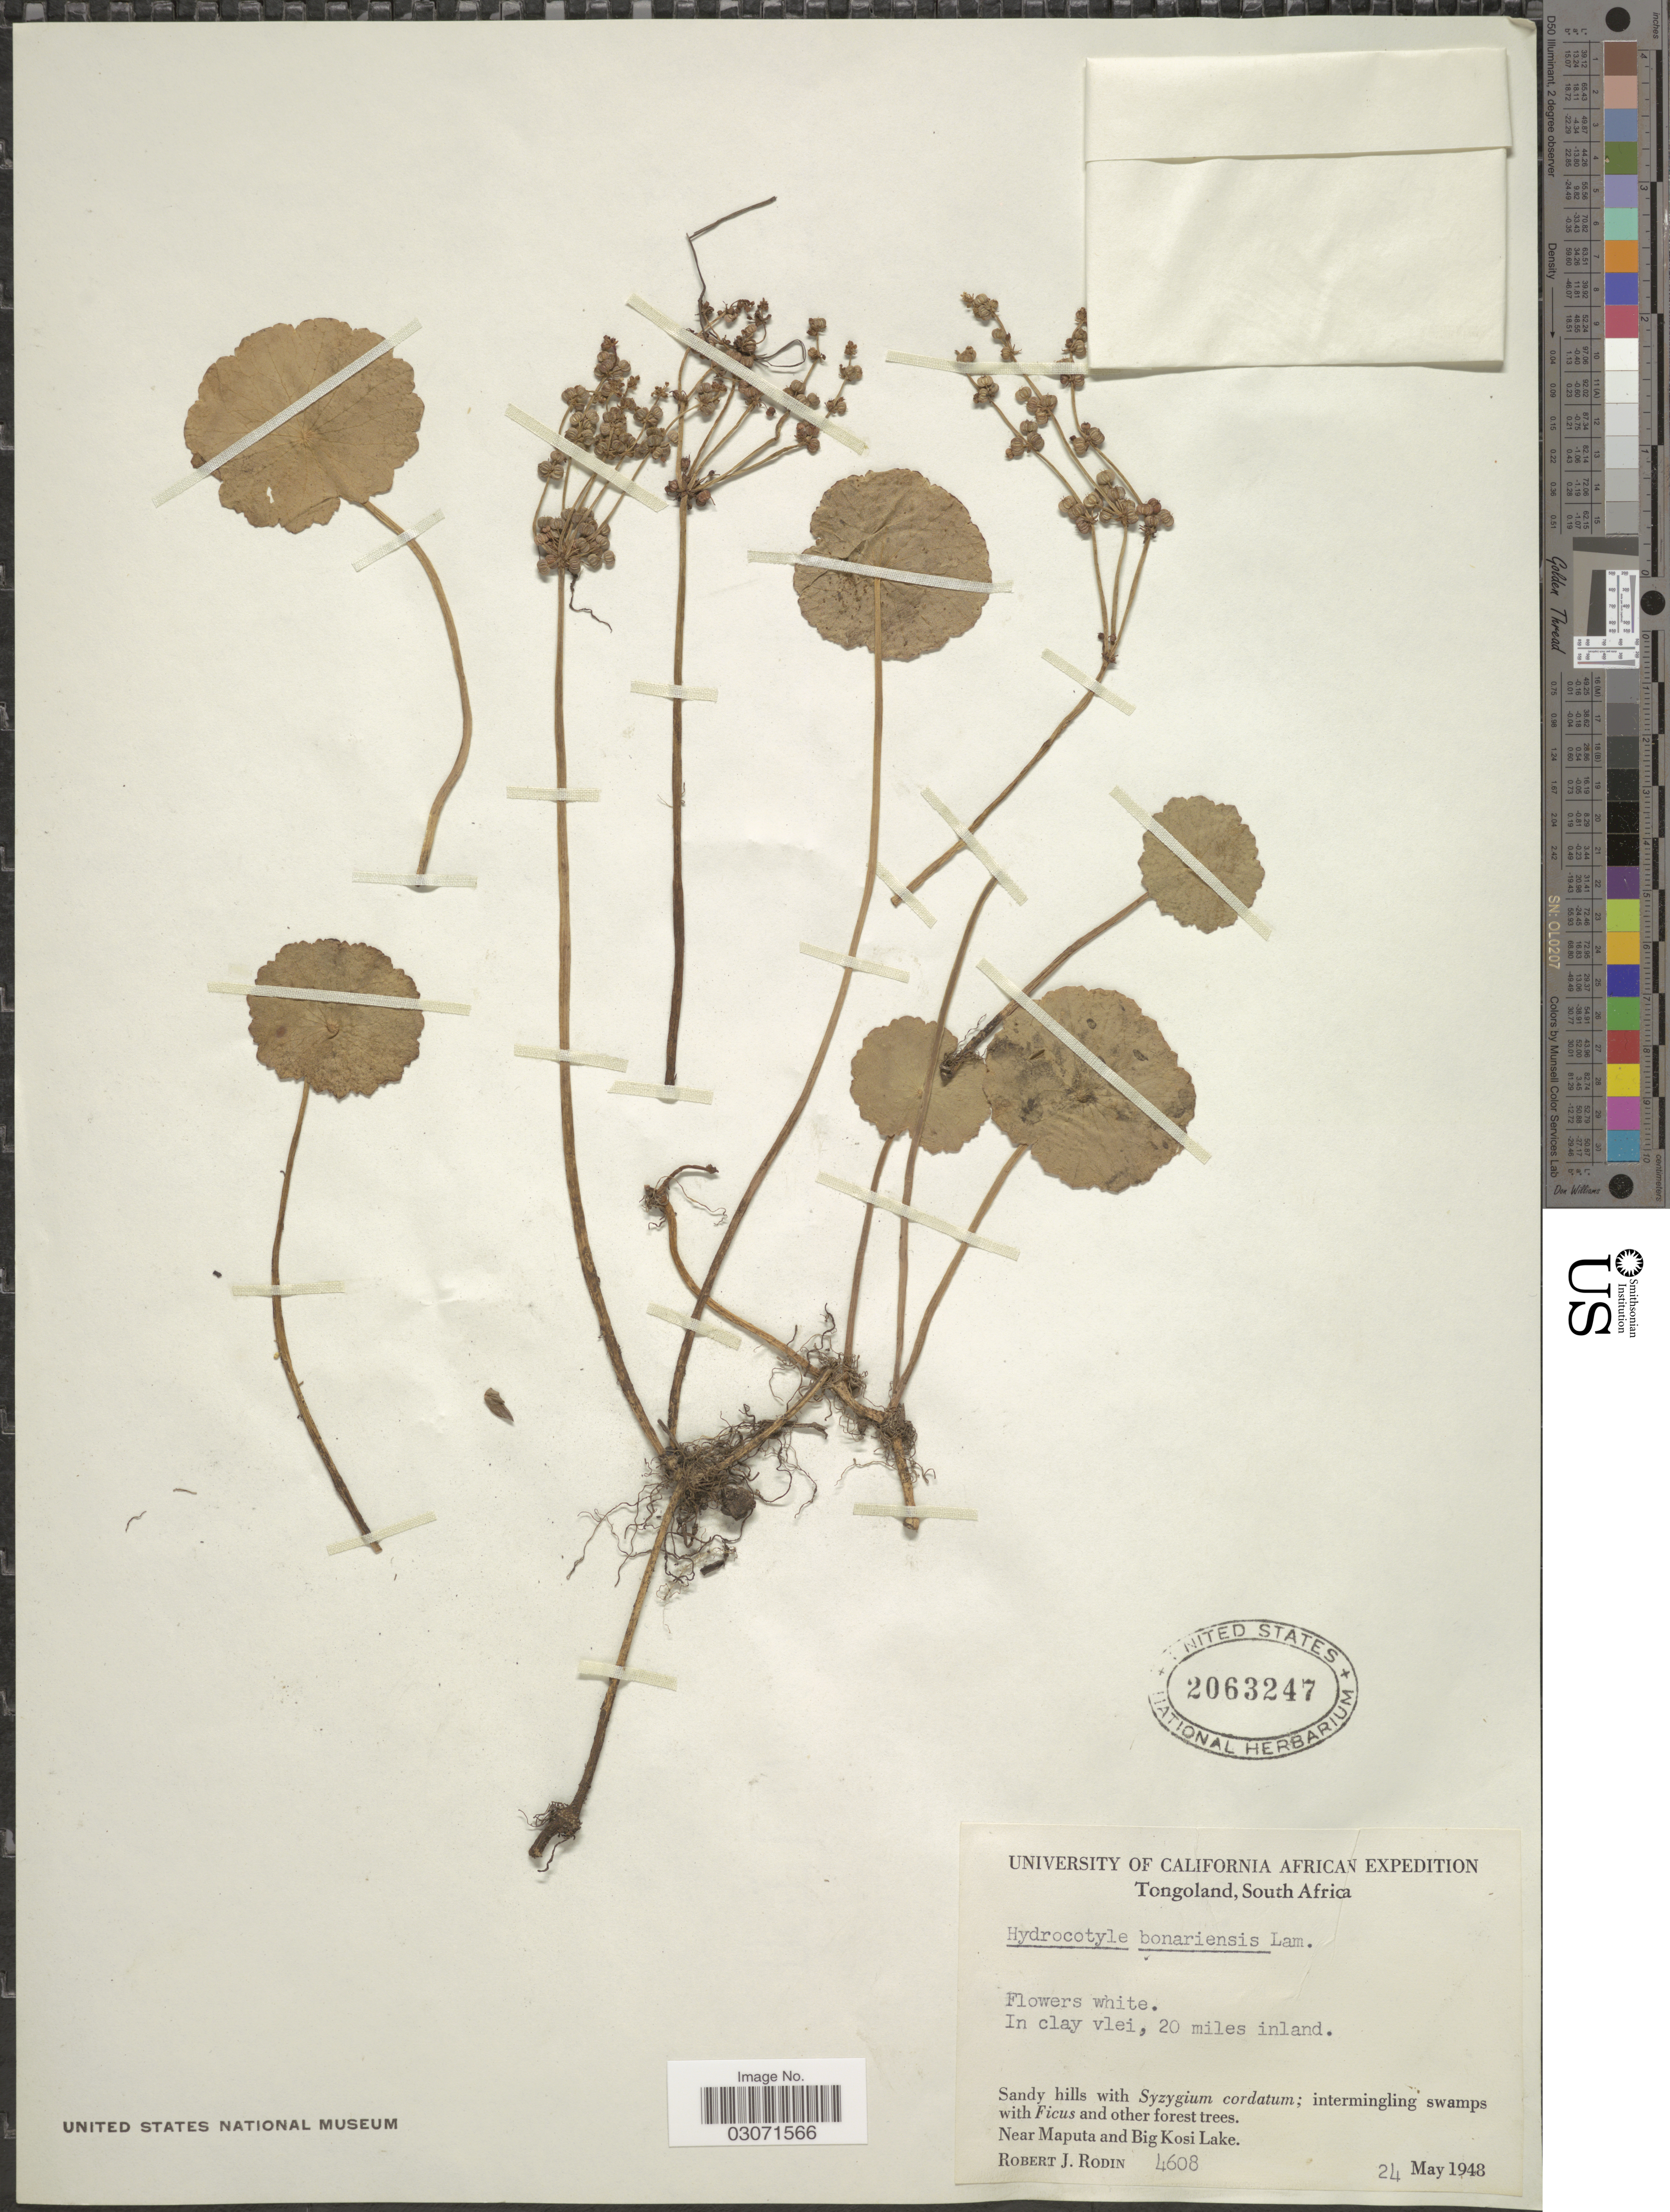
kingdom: Plantae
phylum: Tracheophyta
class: Magnoliopsida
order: Apiales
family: Araliaceae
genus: Hydrocotyle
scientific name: Hydrocotyle bonariensis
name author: Lam.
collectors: R. J. Rodin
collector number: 4608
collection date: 1948-05-24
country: South Africa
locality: Tongoland. 20 miles inland. Near Maputa and Big Kosi Lake.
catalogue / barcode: US 2063247